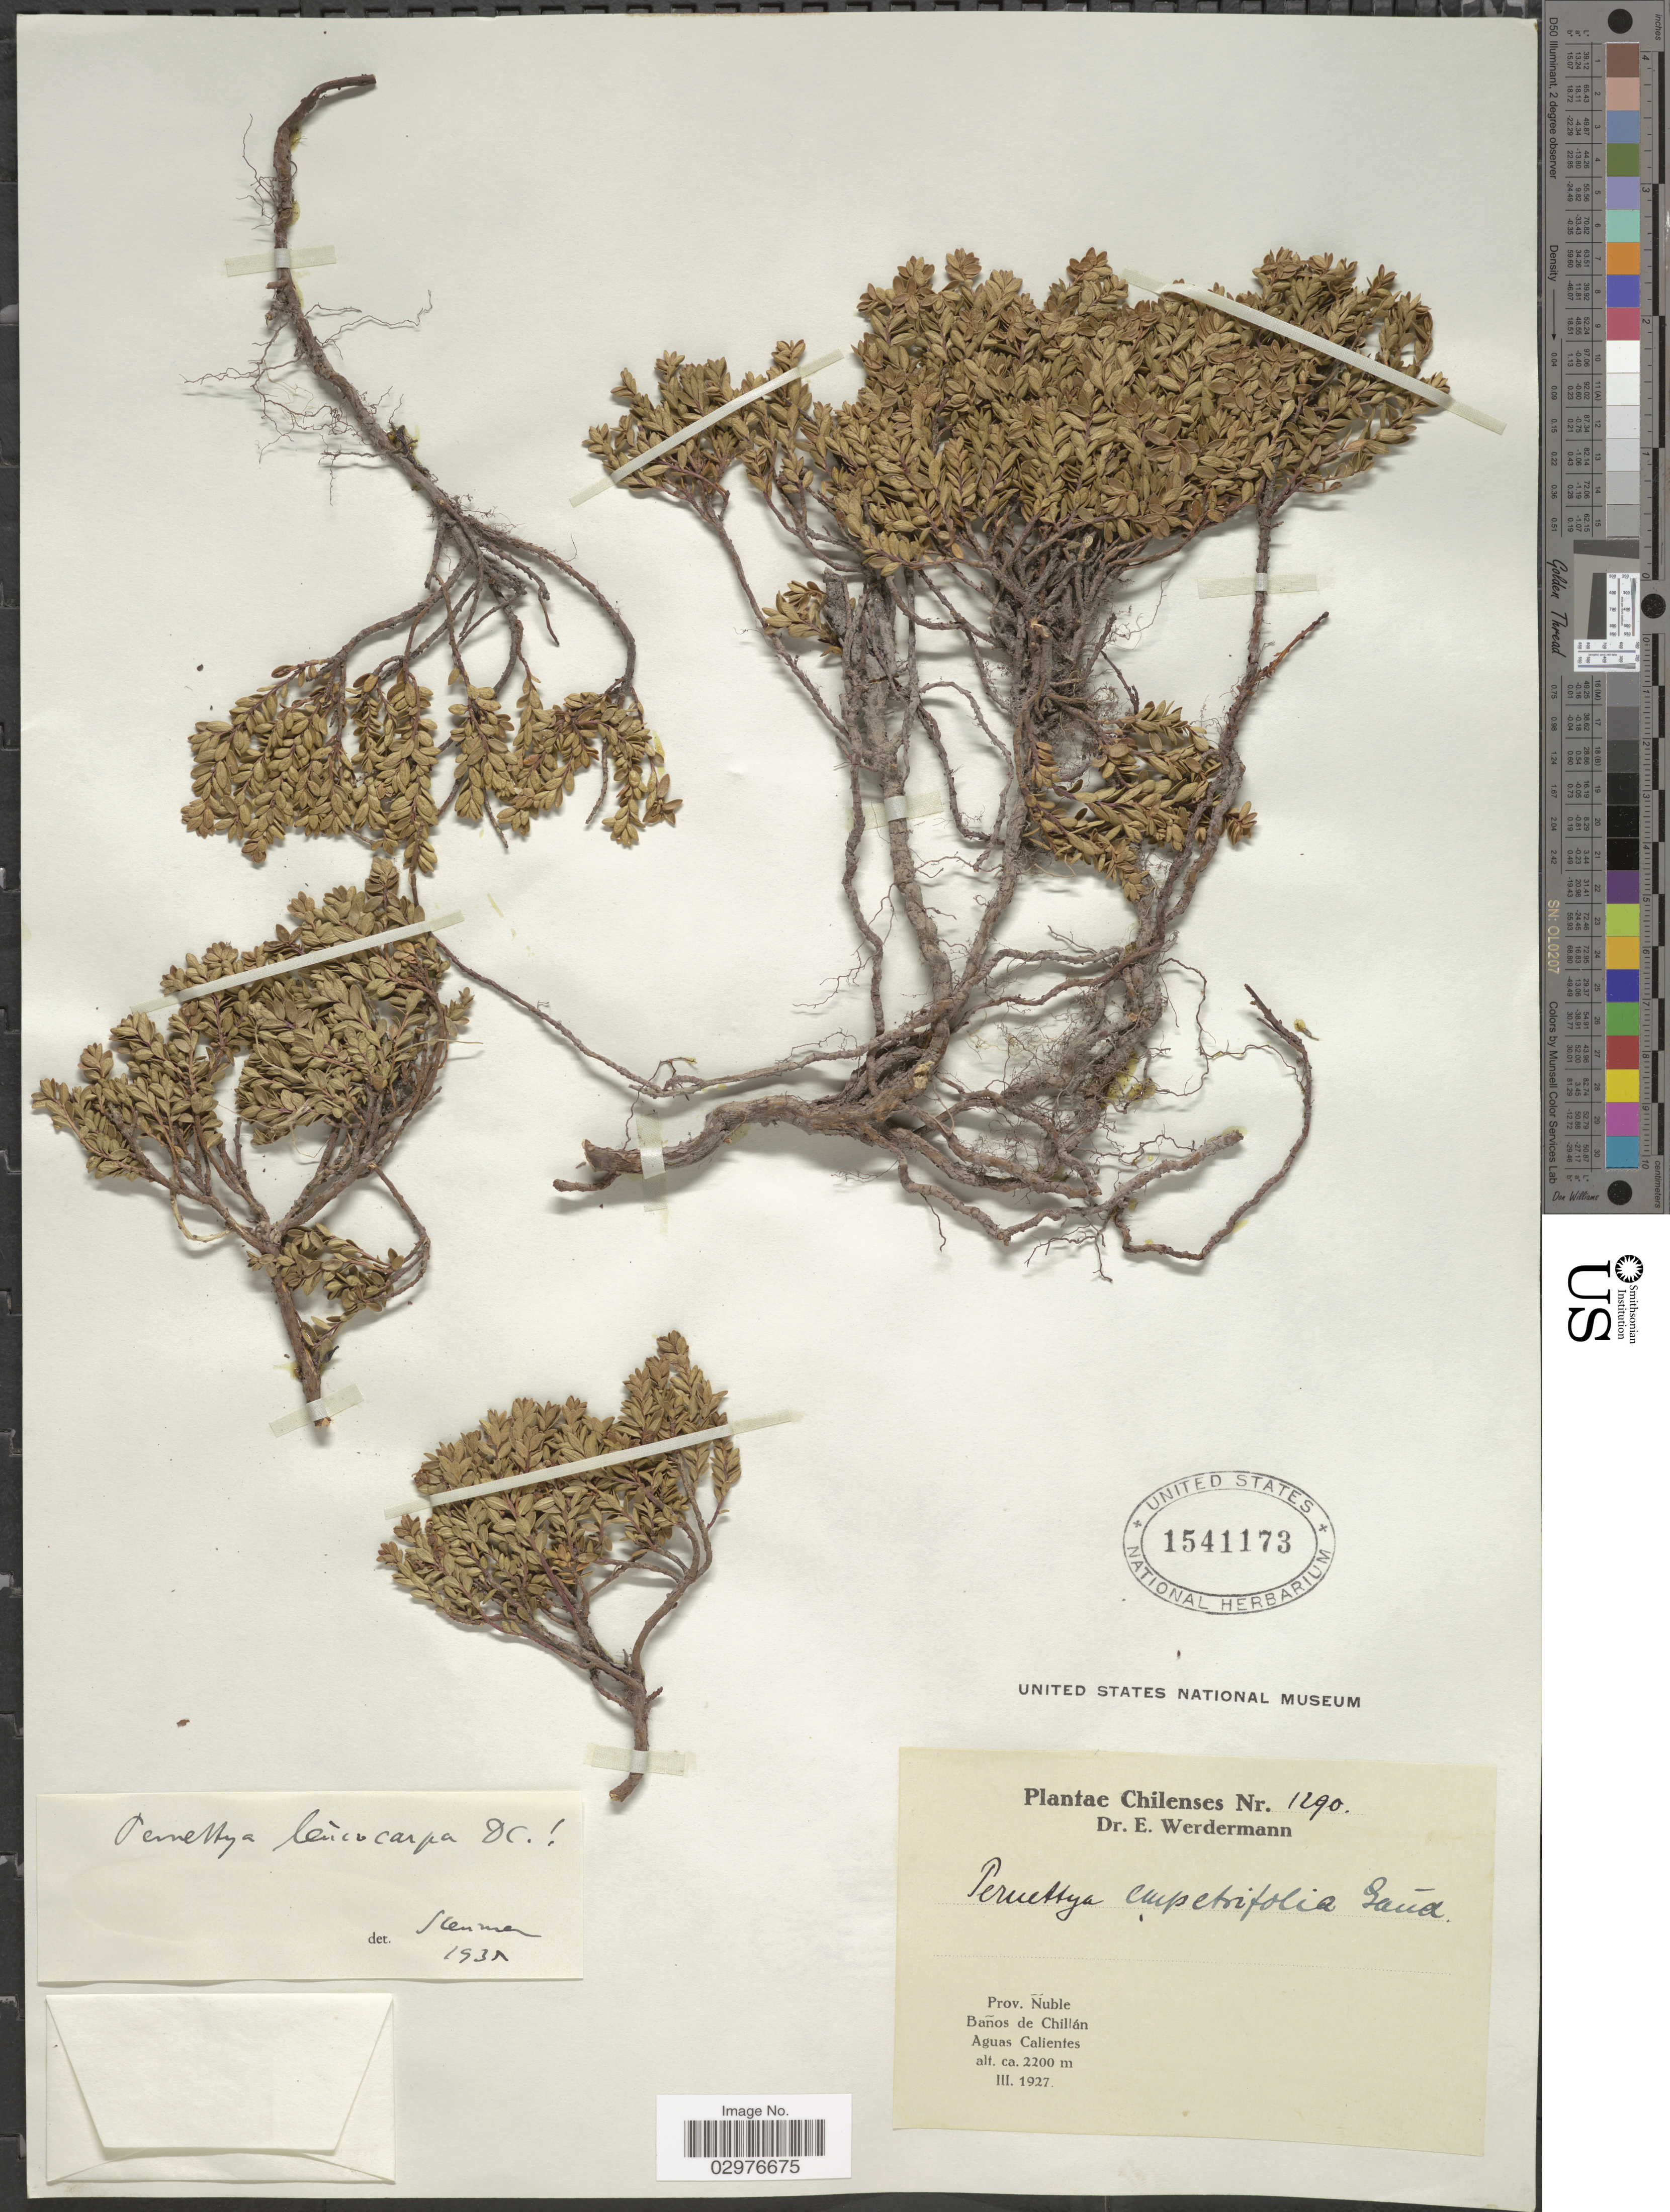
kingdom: Plantae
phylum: Tracheophyta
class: Magnoliopsida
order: Ericales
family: Ericaceae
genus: Gaultheria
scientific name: Gaultheria pumila var. leucocarpa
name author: (DC.) D.J. Middleton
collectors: E. Werdermann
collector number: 1290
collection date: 1927-03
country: Chile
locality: Prov. Ñuble. Baños de Chillán. Aguas Calientes.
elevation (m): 2200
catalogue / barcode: US 1541173